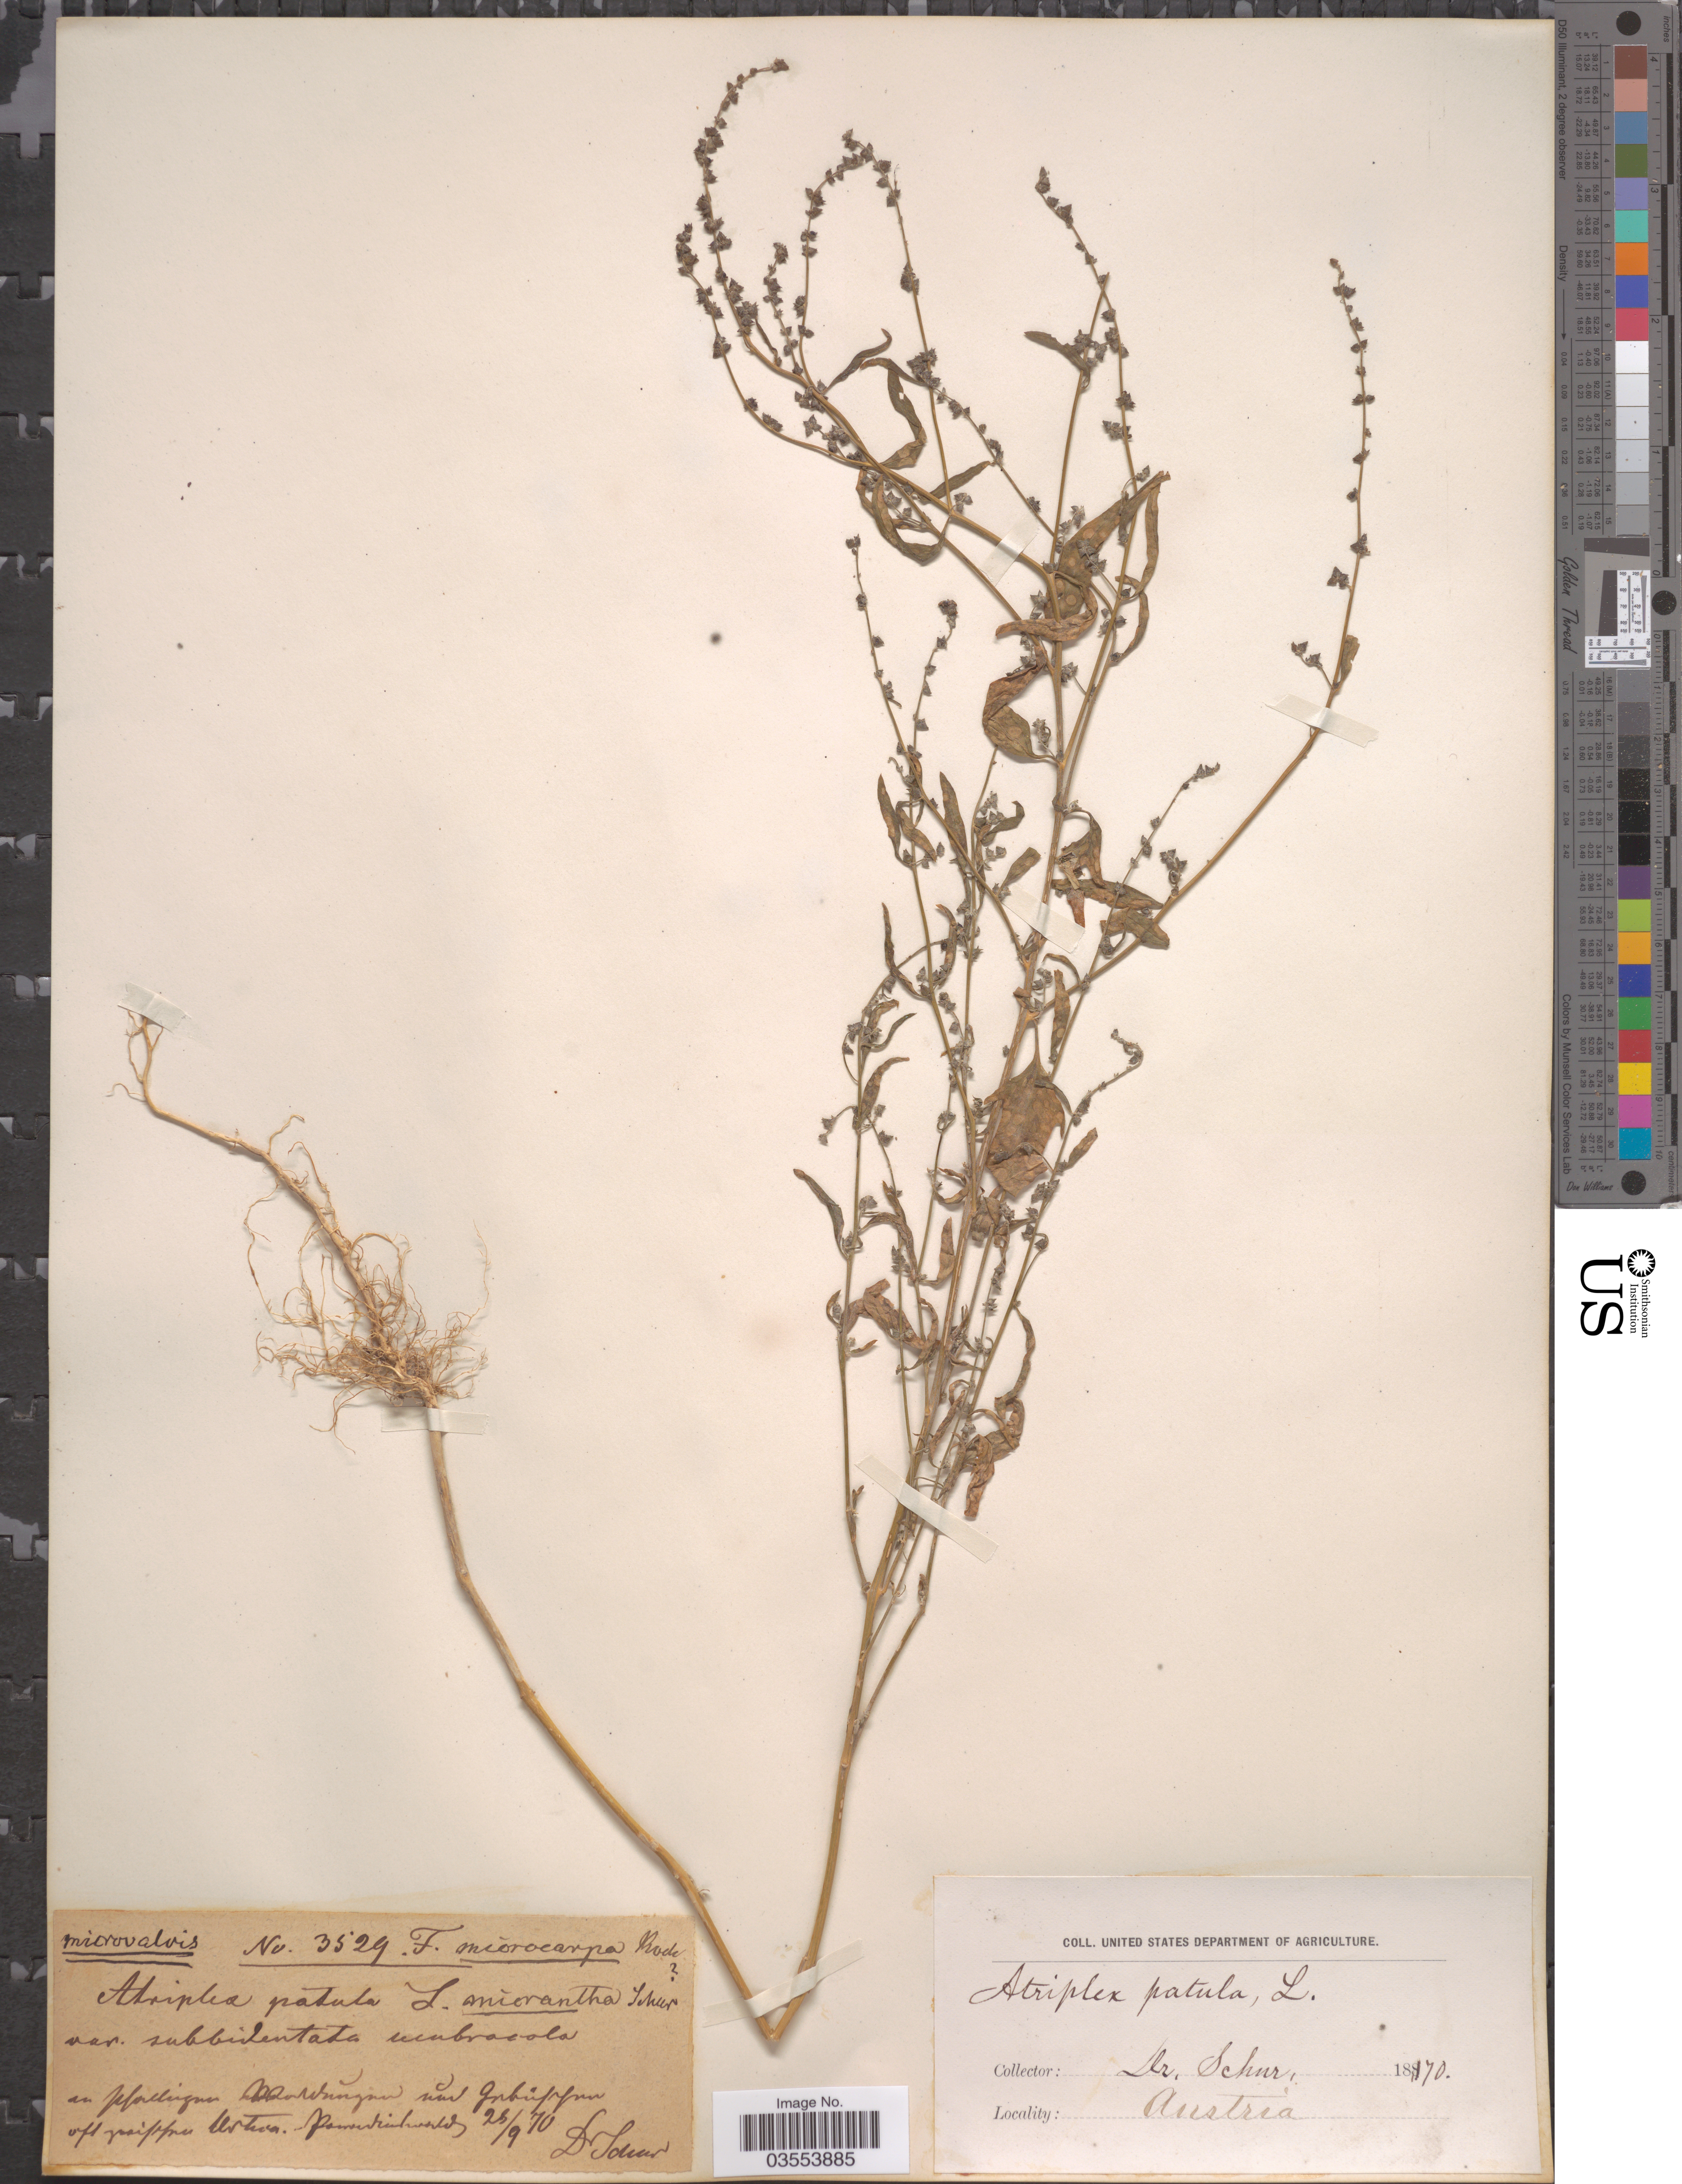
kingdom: Plantae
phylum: Tracheophyta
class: Magnoliopsida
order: Caryophyllales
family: Amaranthaceae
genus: Atriplex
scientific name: Atriplex patula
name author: L.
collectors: Schur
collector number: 3529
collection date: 1870-09-26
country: Austria